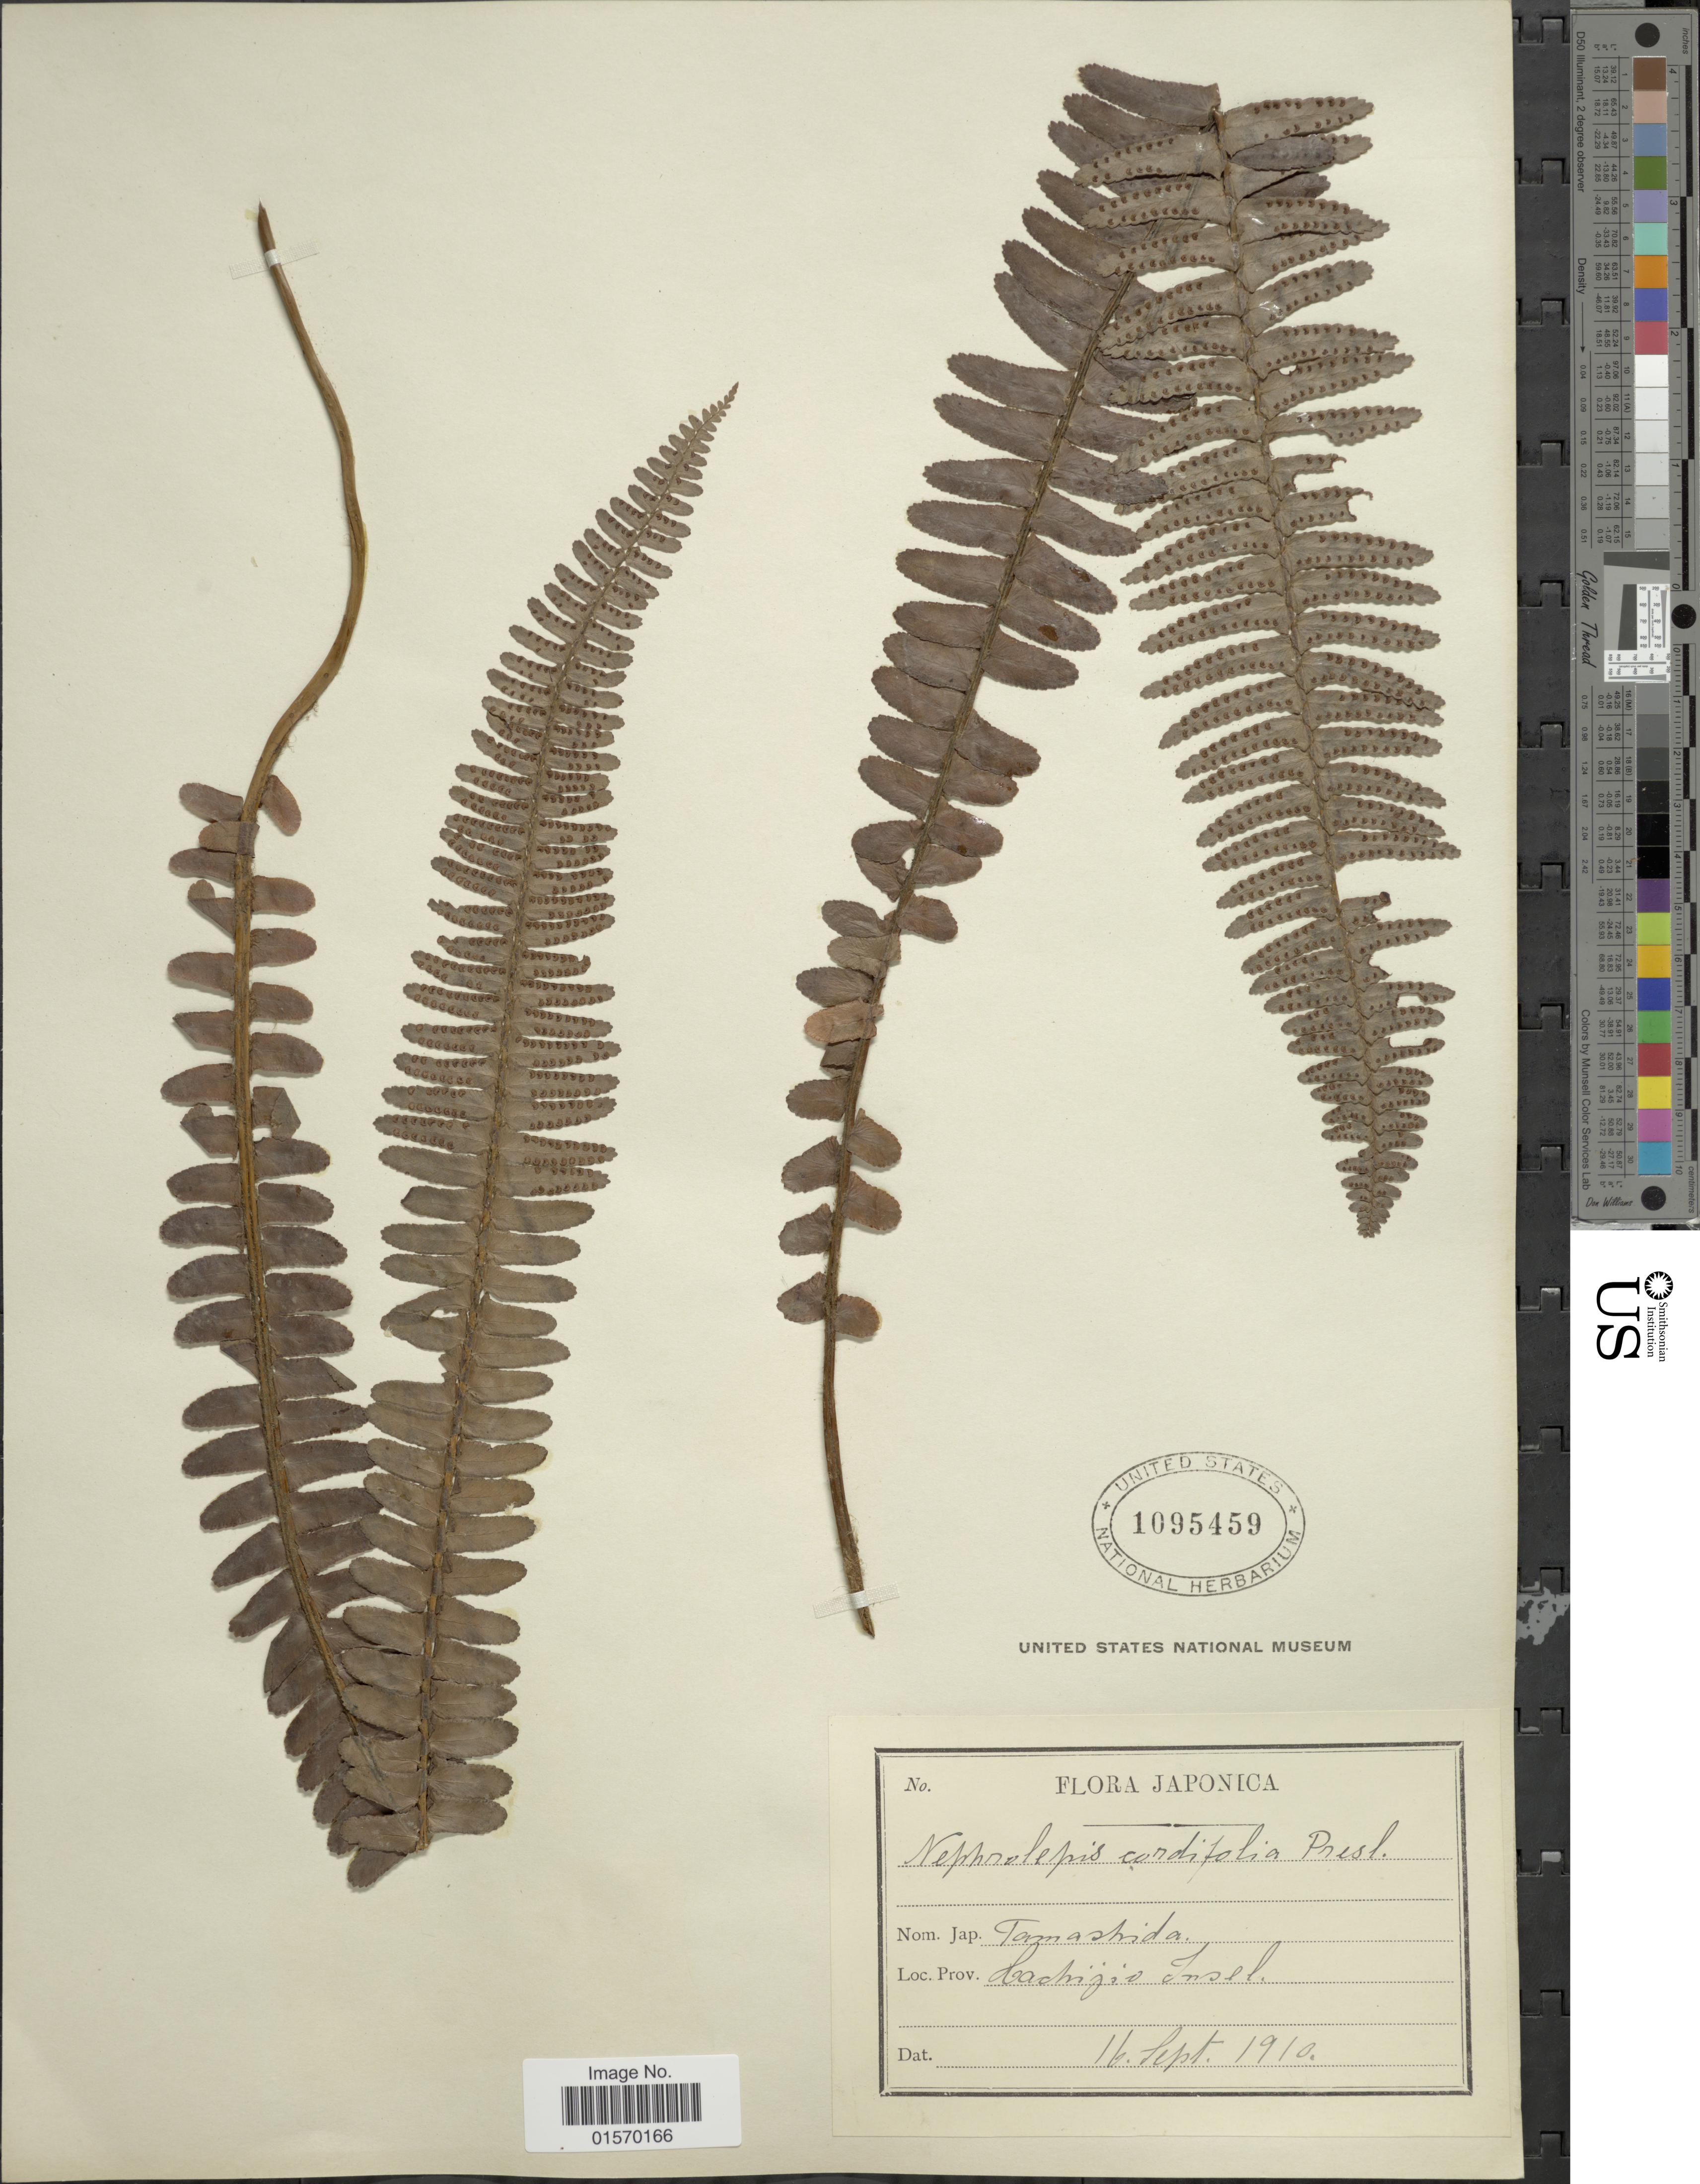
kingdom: Plantae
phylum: Tracheophyta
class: Polypodiopsida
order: Polypodiales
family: Nephrolepidaceae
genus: Nephrolepis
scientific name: Nephrolepis cordifolia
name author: (L.) C. Presl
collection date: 1910-09-16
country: Japan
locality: Hachijio Insel.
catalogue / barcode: US 1095459